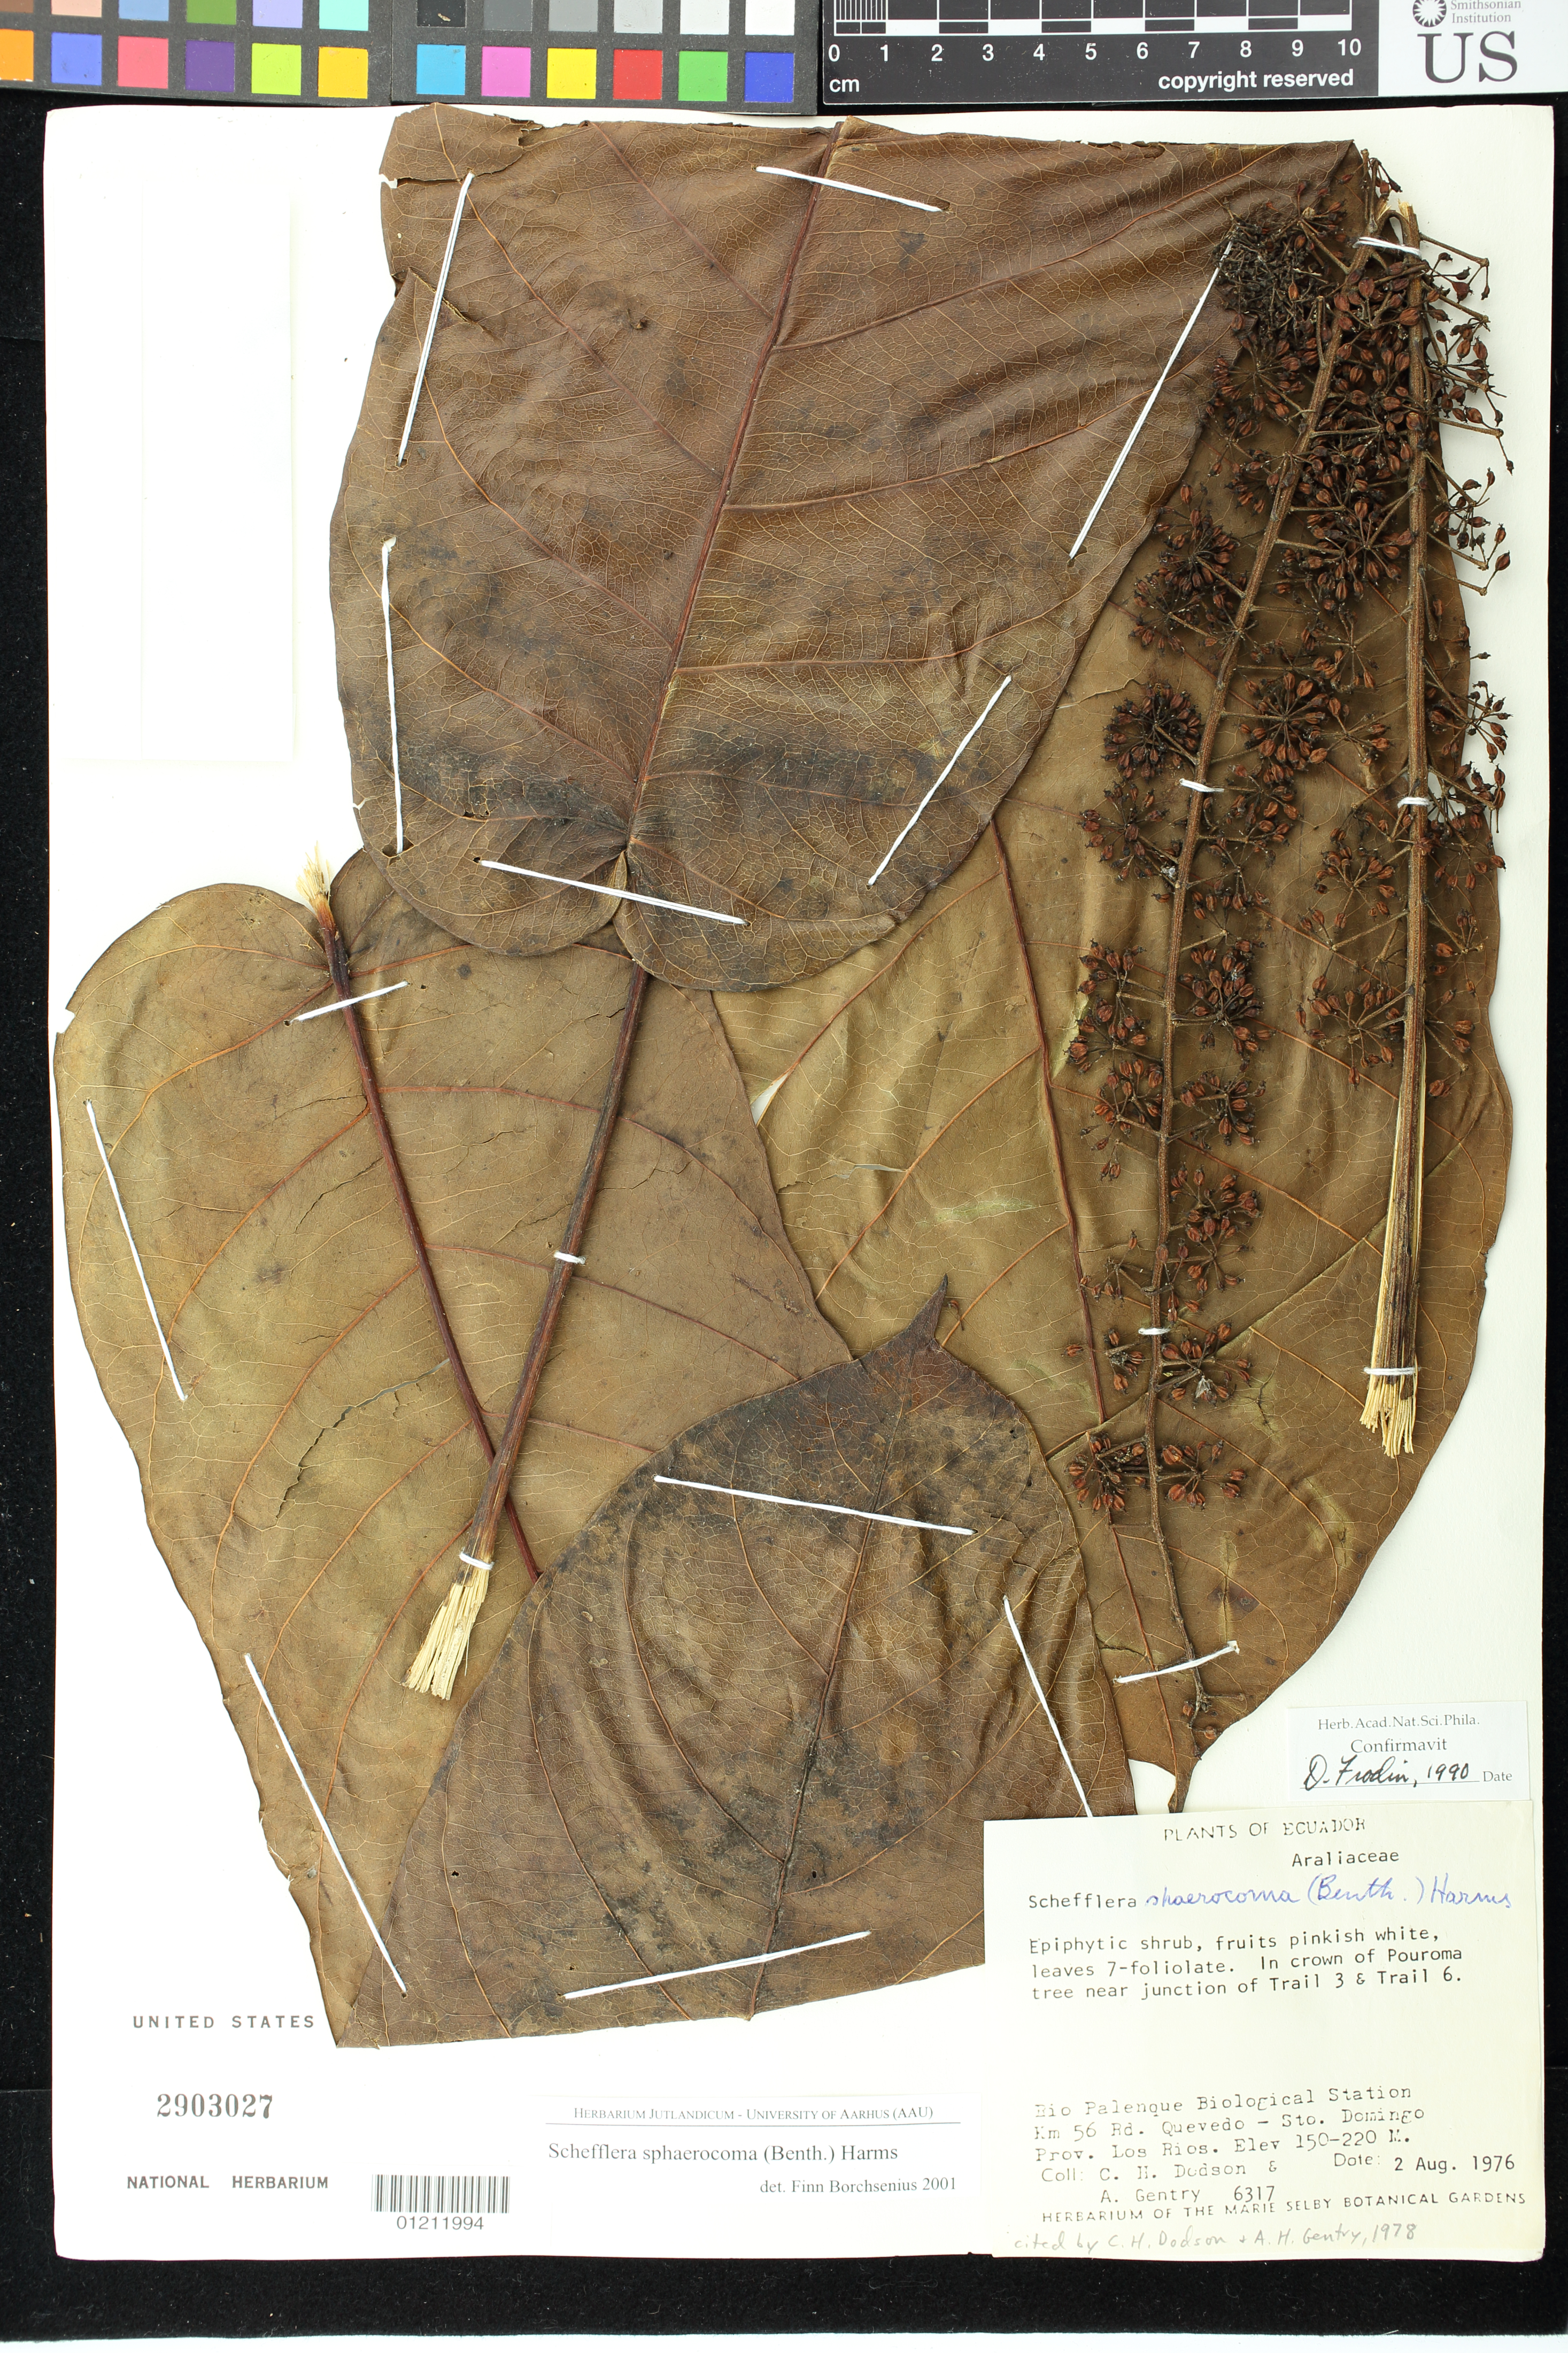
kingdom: Plantae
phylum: Tracheophyta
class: Magnoliopsida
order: Apiales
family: Araliaceae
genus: Schefflera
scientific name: Schefflera sphaerocoma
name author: (Benth.) Harms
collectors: C. H. Dodson & A. H. Gentry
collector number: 6317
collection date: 1976-08-02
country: Ecuador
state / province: Los Ríos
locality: Rio Palenque Biological Station Km 56 Rd. Quevedo - Sto. Domingo. In crown of Pouroma tree near junction of Trail 3 & Trail 6.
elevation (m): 150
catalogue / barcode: US 2903027